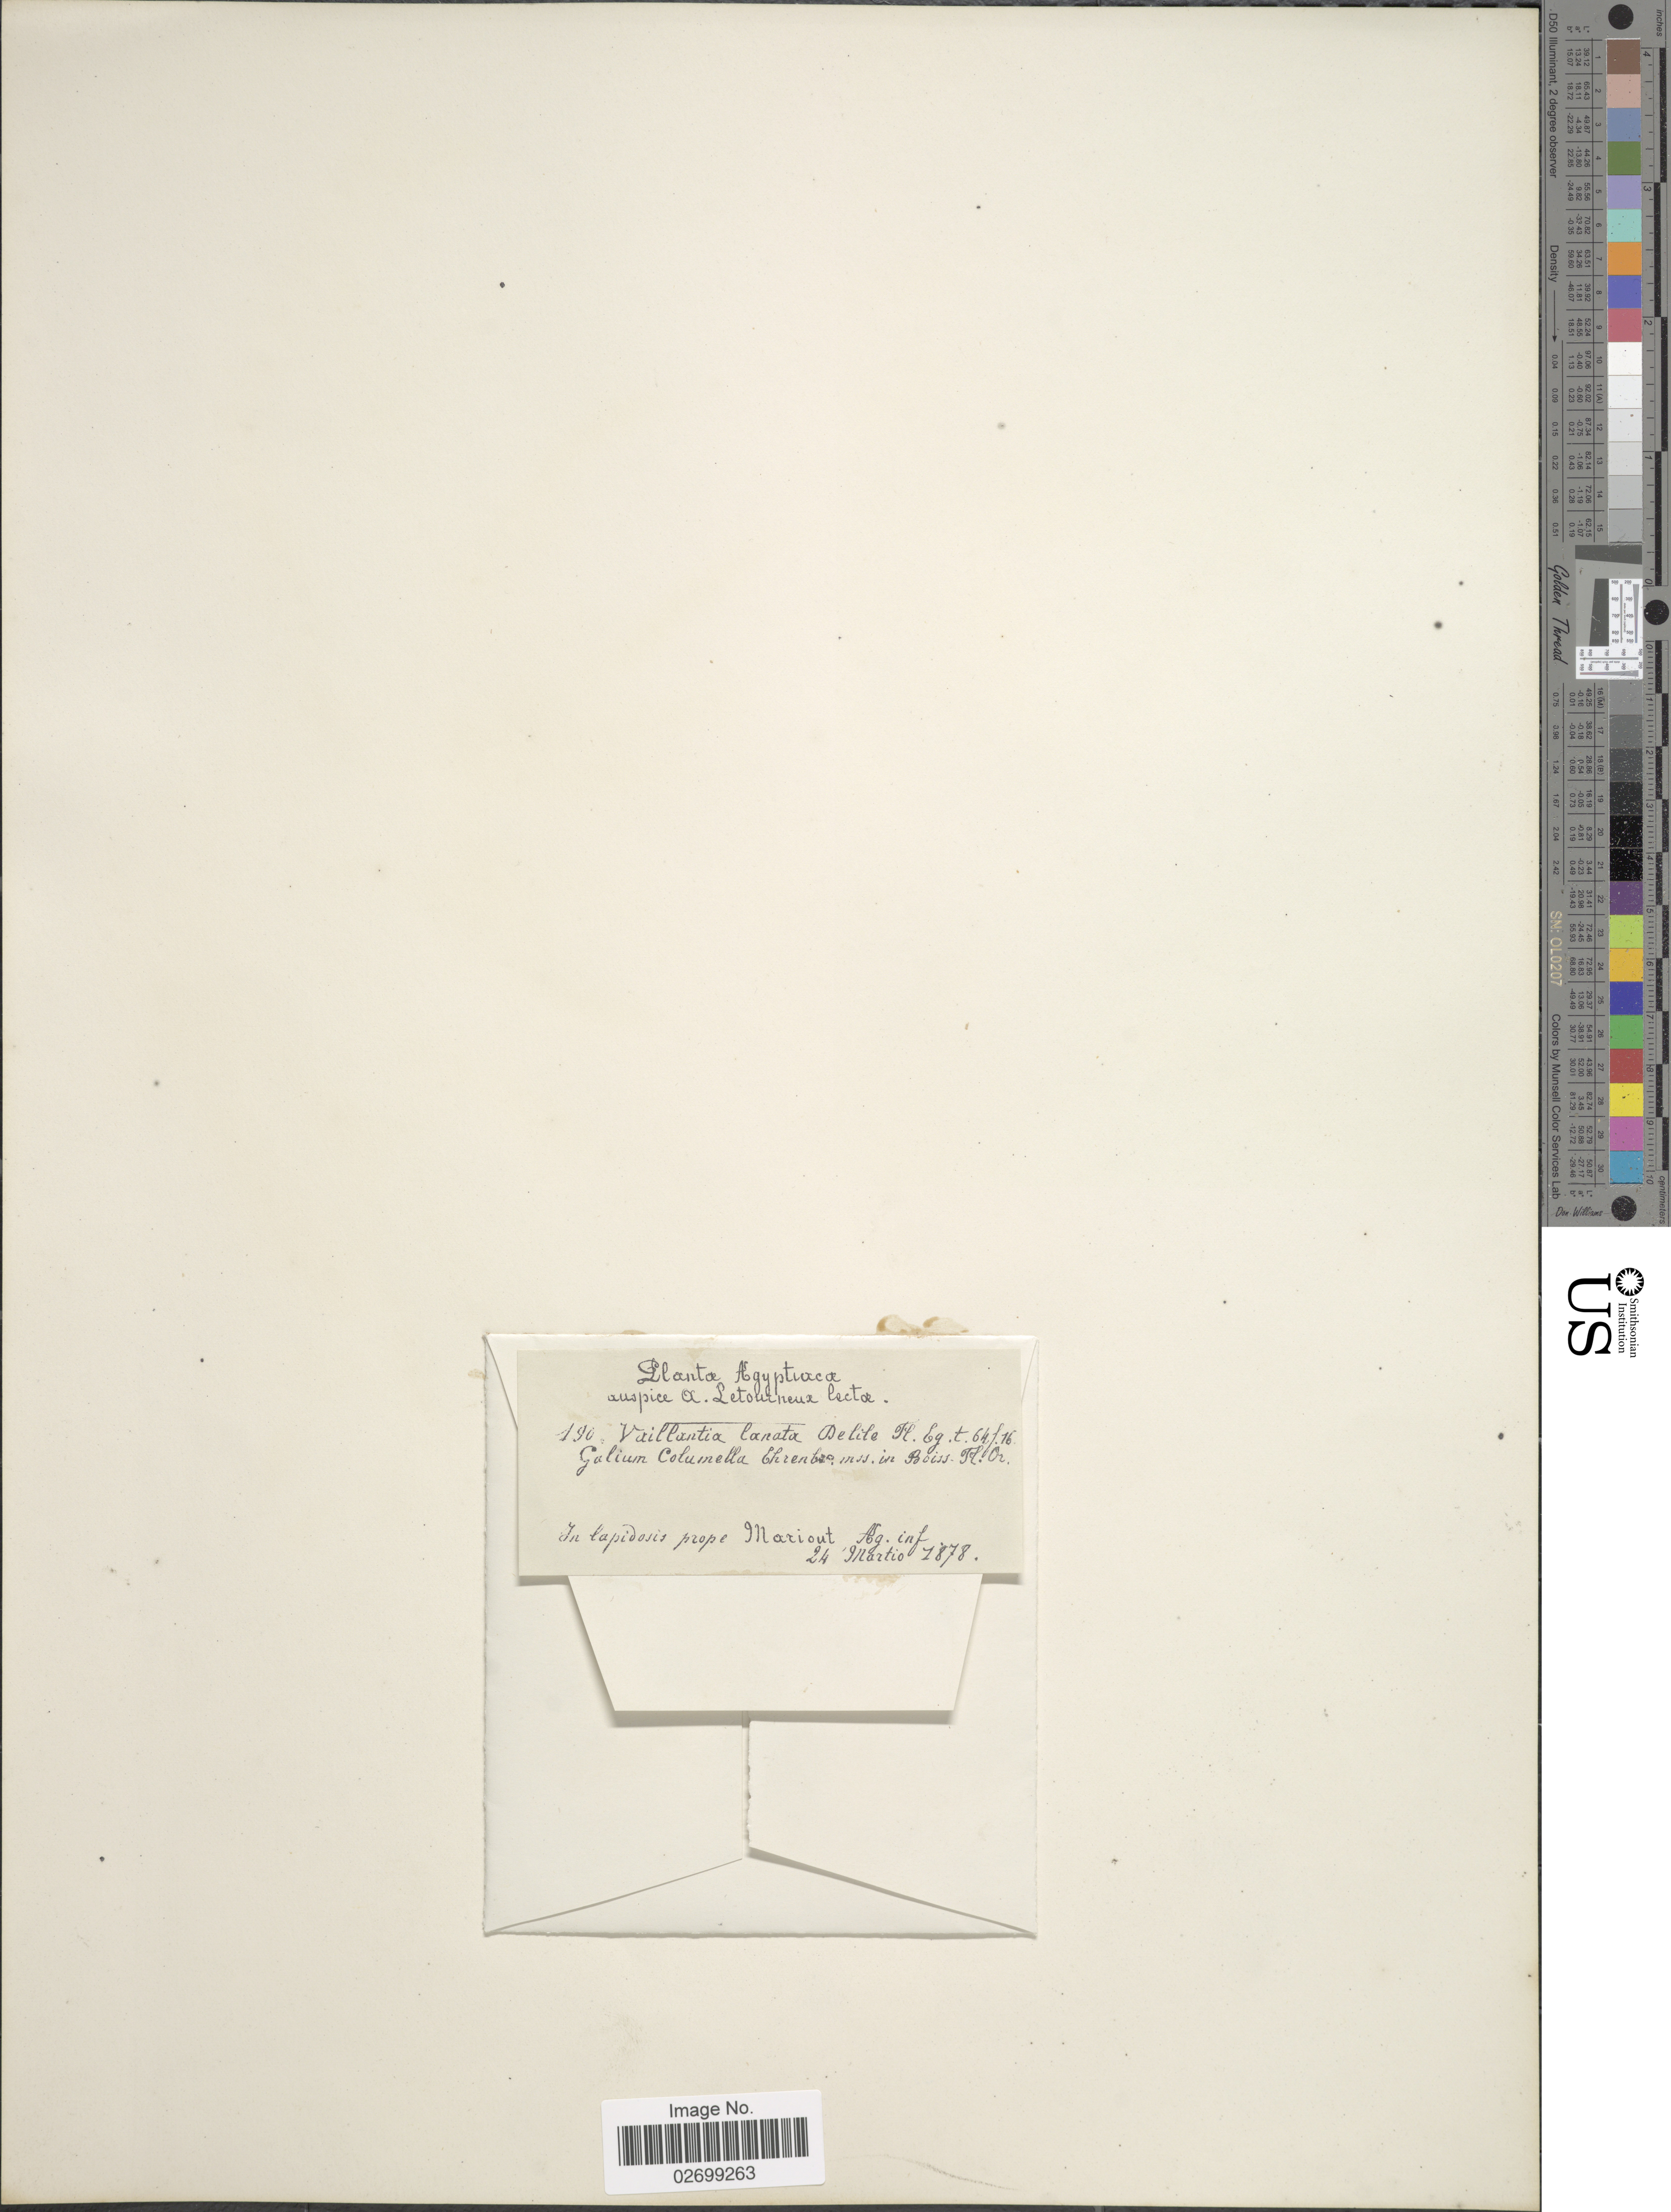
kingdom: Plantae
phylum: Tracheophyta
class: Magnoliopsida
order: Gentianales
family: Rubiaceae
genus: Valantia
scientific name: Valantia lanata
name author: Delile ex Coss.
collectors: A. Letourneux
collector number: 190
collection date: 1878-03-24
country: Egypt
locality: Agyptiaca, in lapidosis prope Mariout, Ag. inf.